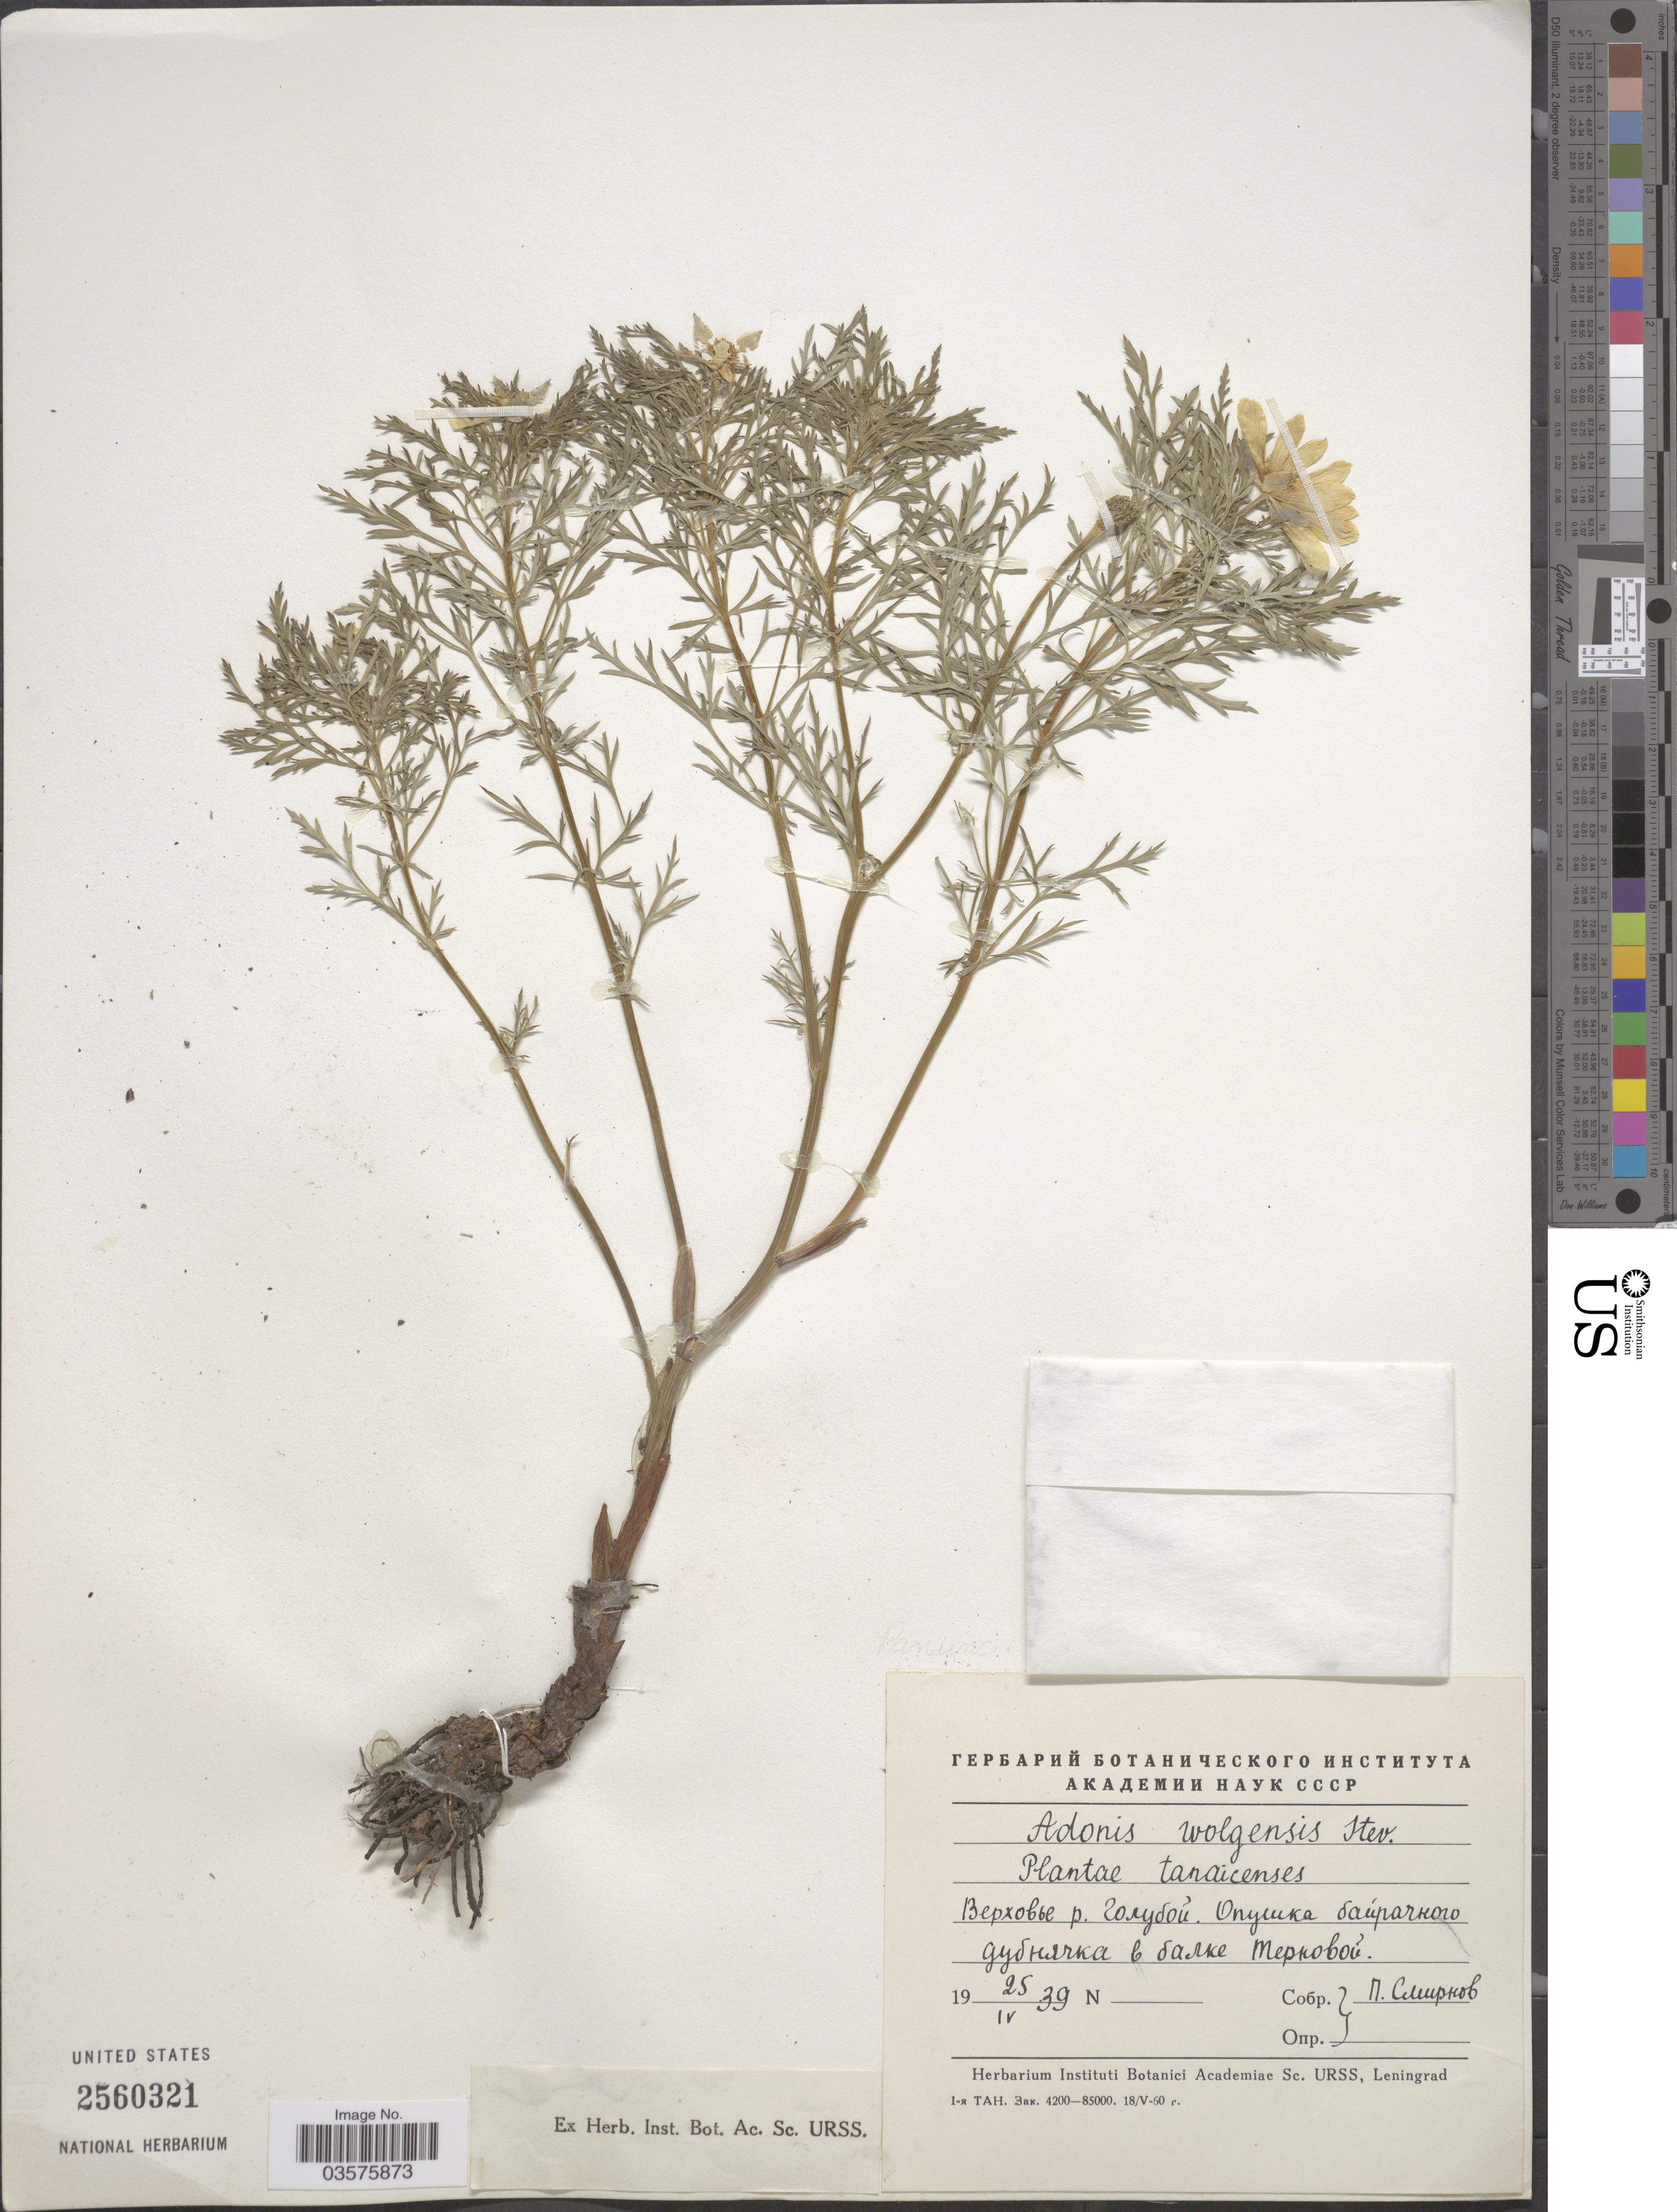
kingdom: Plantae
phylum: Tracheophyta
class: Magnoliopsida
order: Ranunculales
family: Ranunculaceae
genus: Adonis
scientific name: Adonis wolgensis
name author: Steven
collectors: P. Smirnov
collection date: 1939-04-25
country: Russian Federation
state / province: Kaliningrad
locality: Upper River Golubaya.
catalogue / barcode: US 2560321